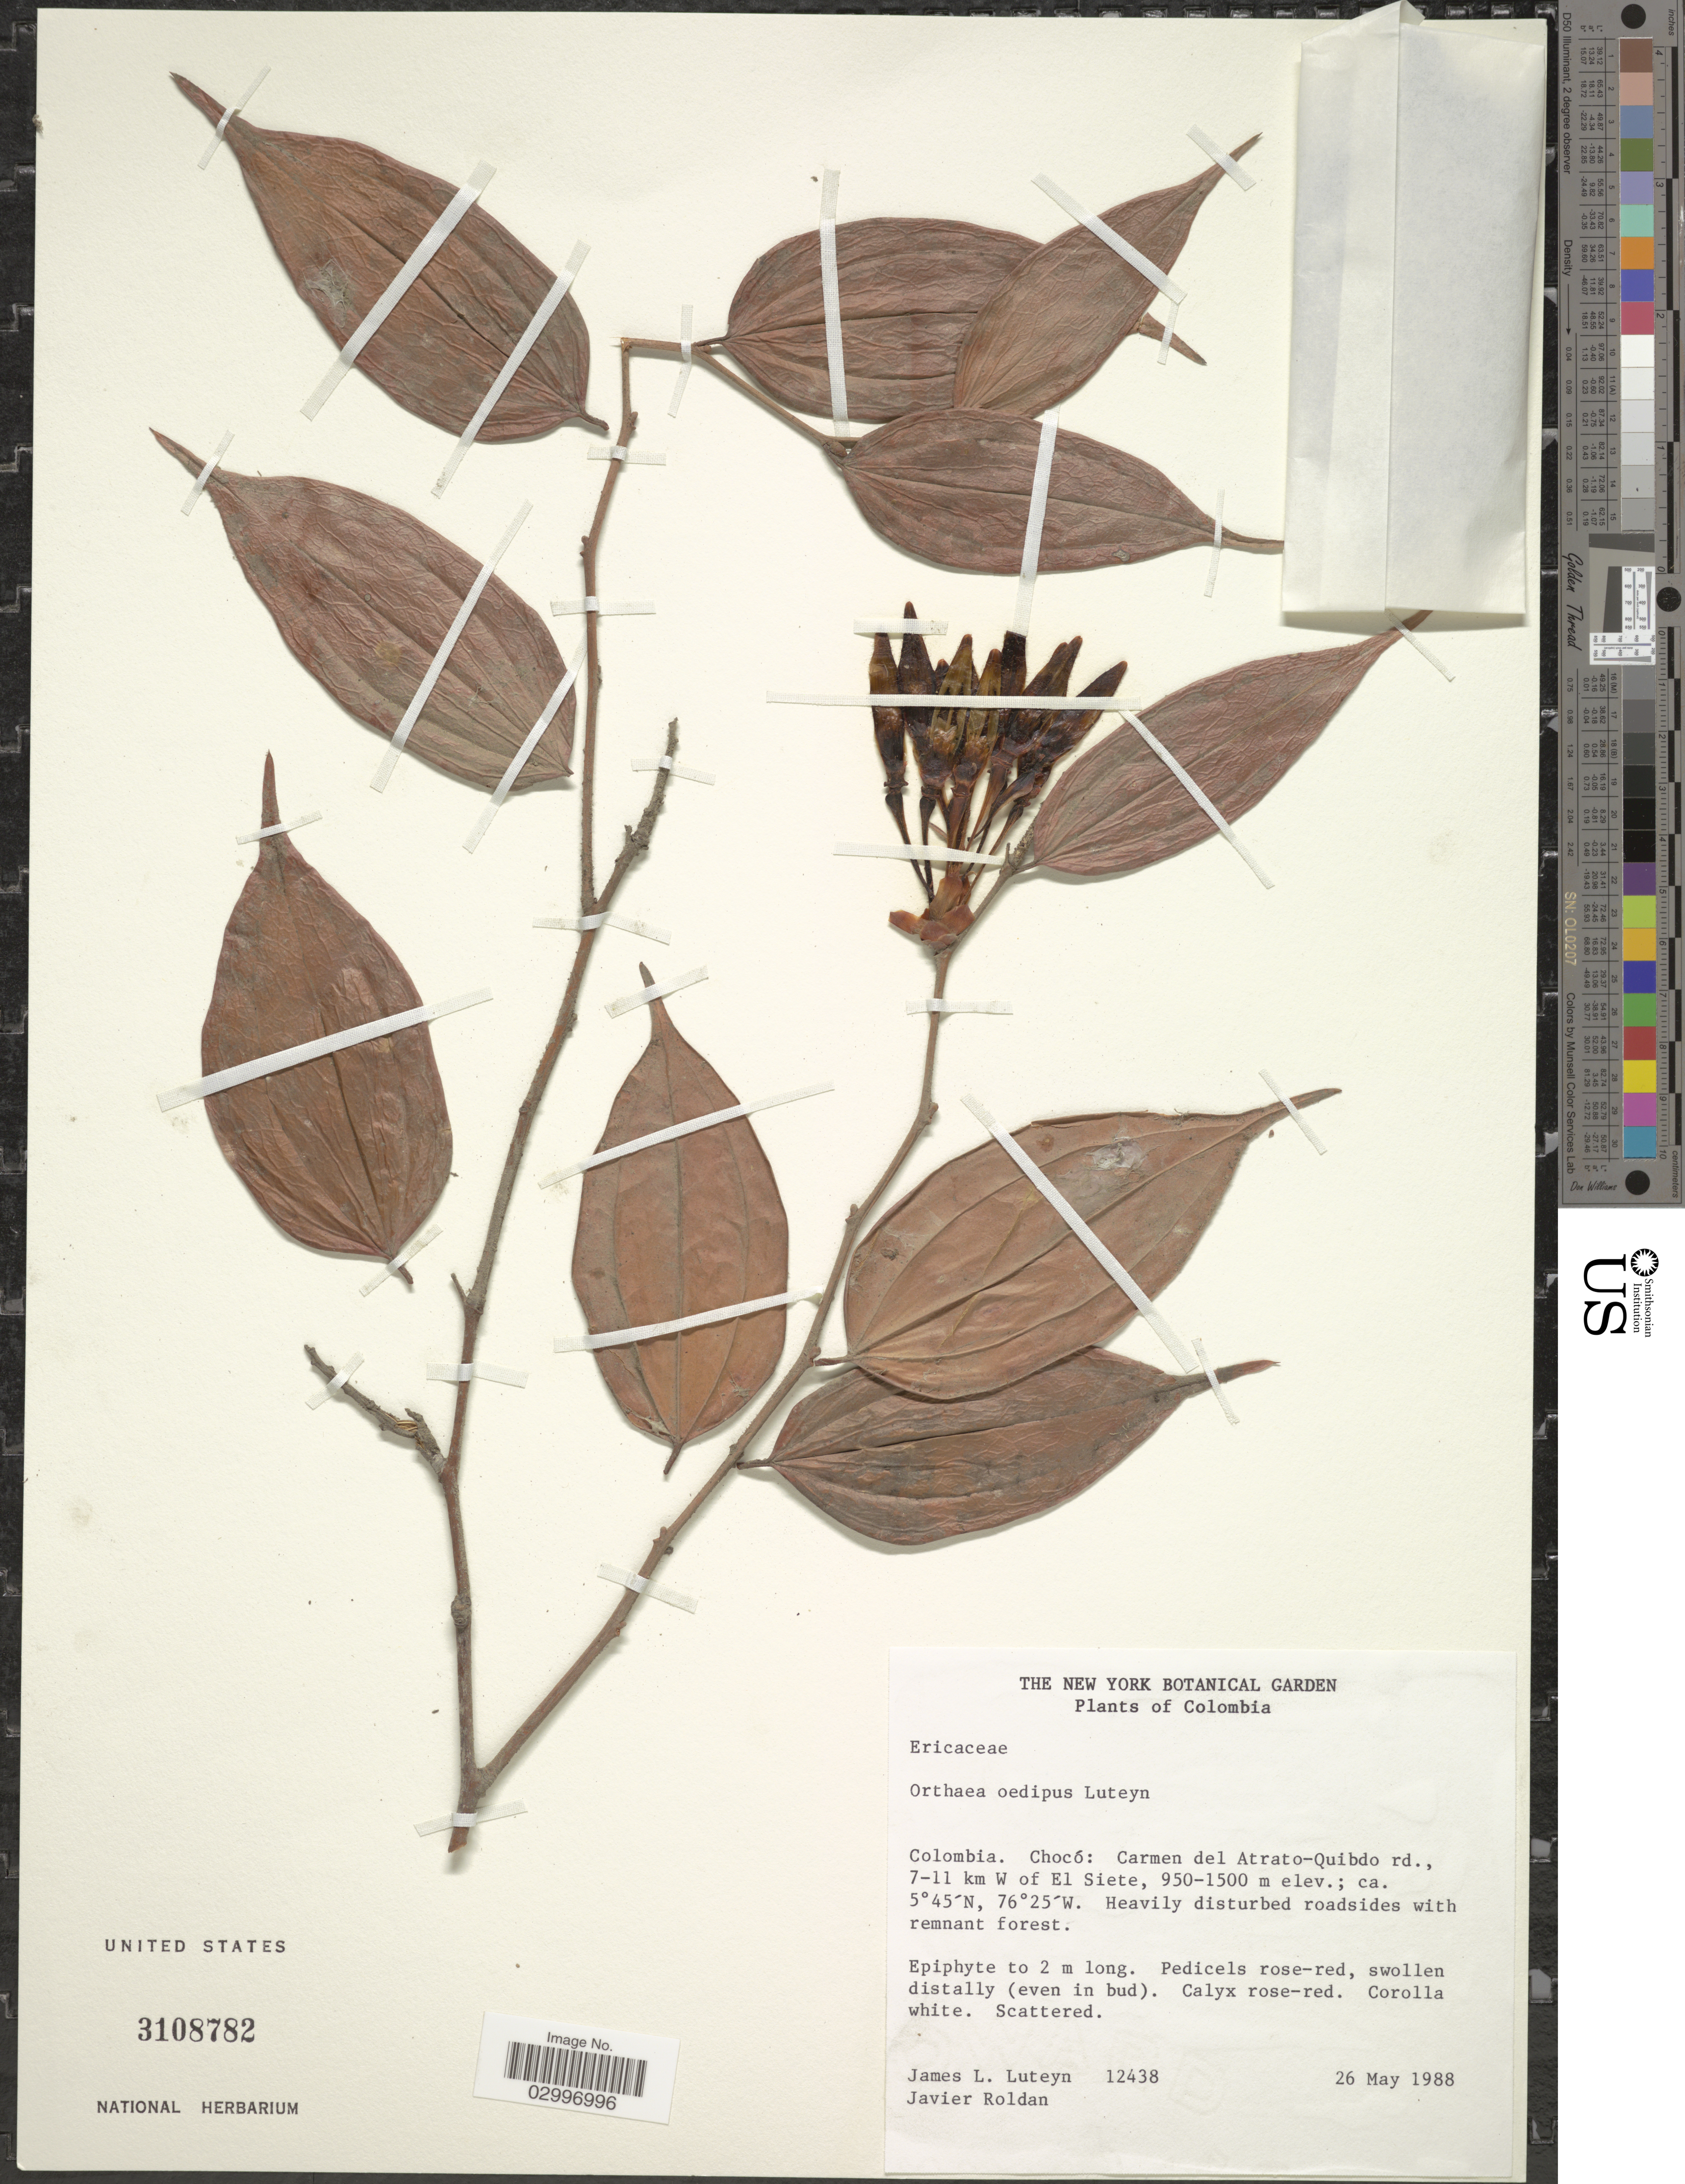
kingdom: Plantae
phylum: Tracheophyta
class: Magnoliopsida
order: Ericales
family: Ericaceae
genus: Orthaea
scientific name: Orthaea oedipus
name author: Luteyn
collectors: J. Luteyn & J. Roldan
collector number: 12438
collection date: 1988-05-26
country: Colombia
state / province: Chocó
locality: Carmen del Atrato-Quibdo rd., 7-11 km W of El Siete.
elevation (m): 950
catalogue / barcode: US 3108782